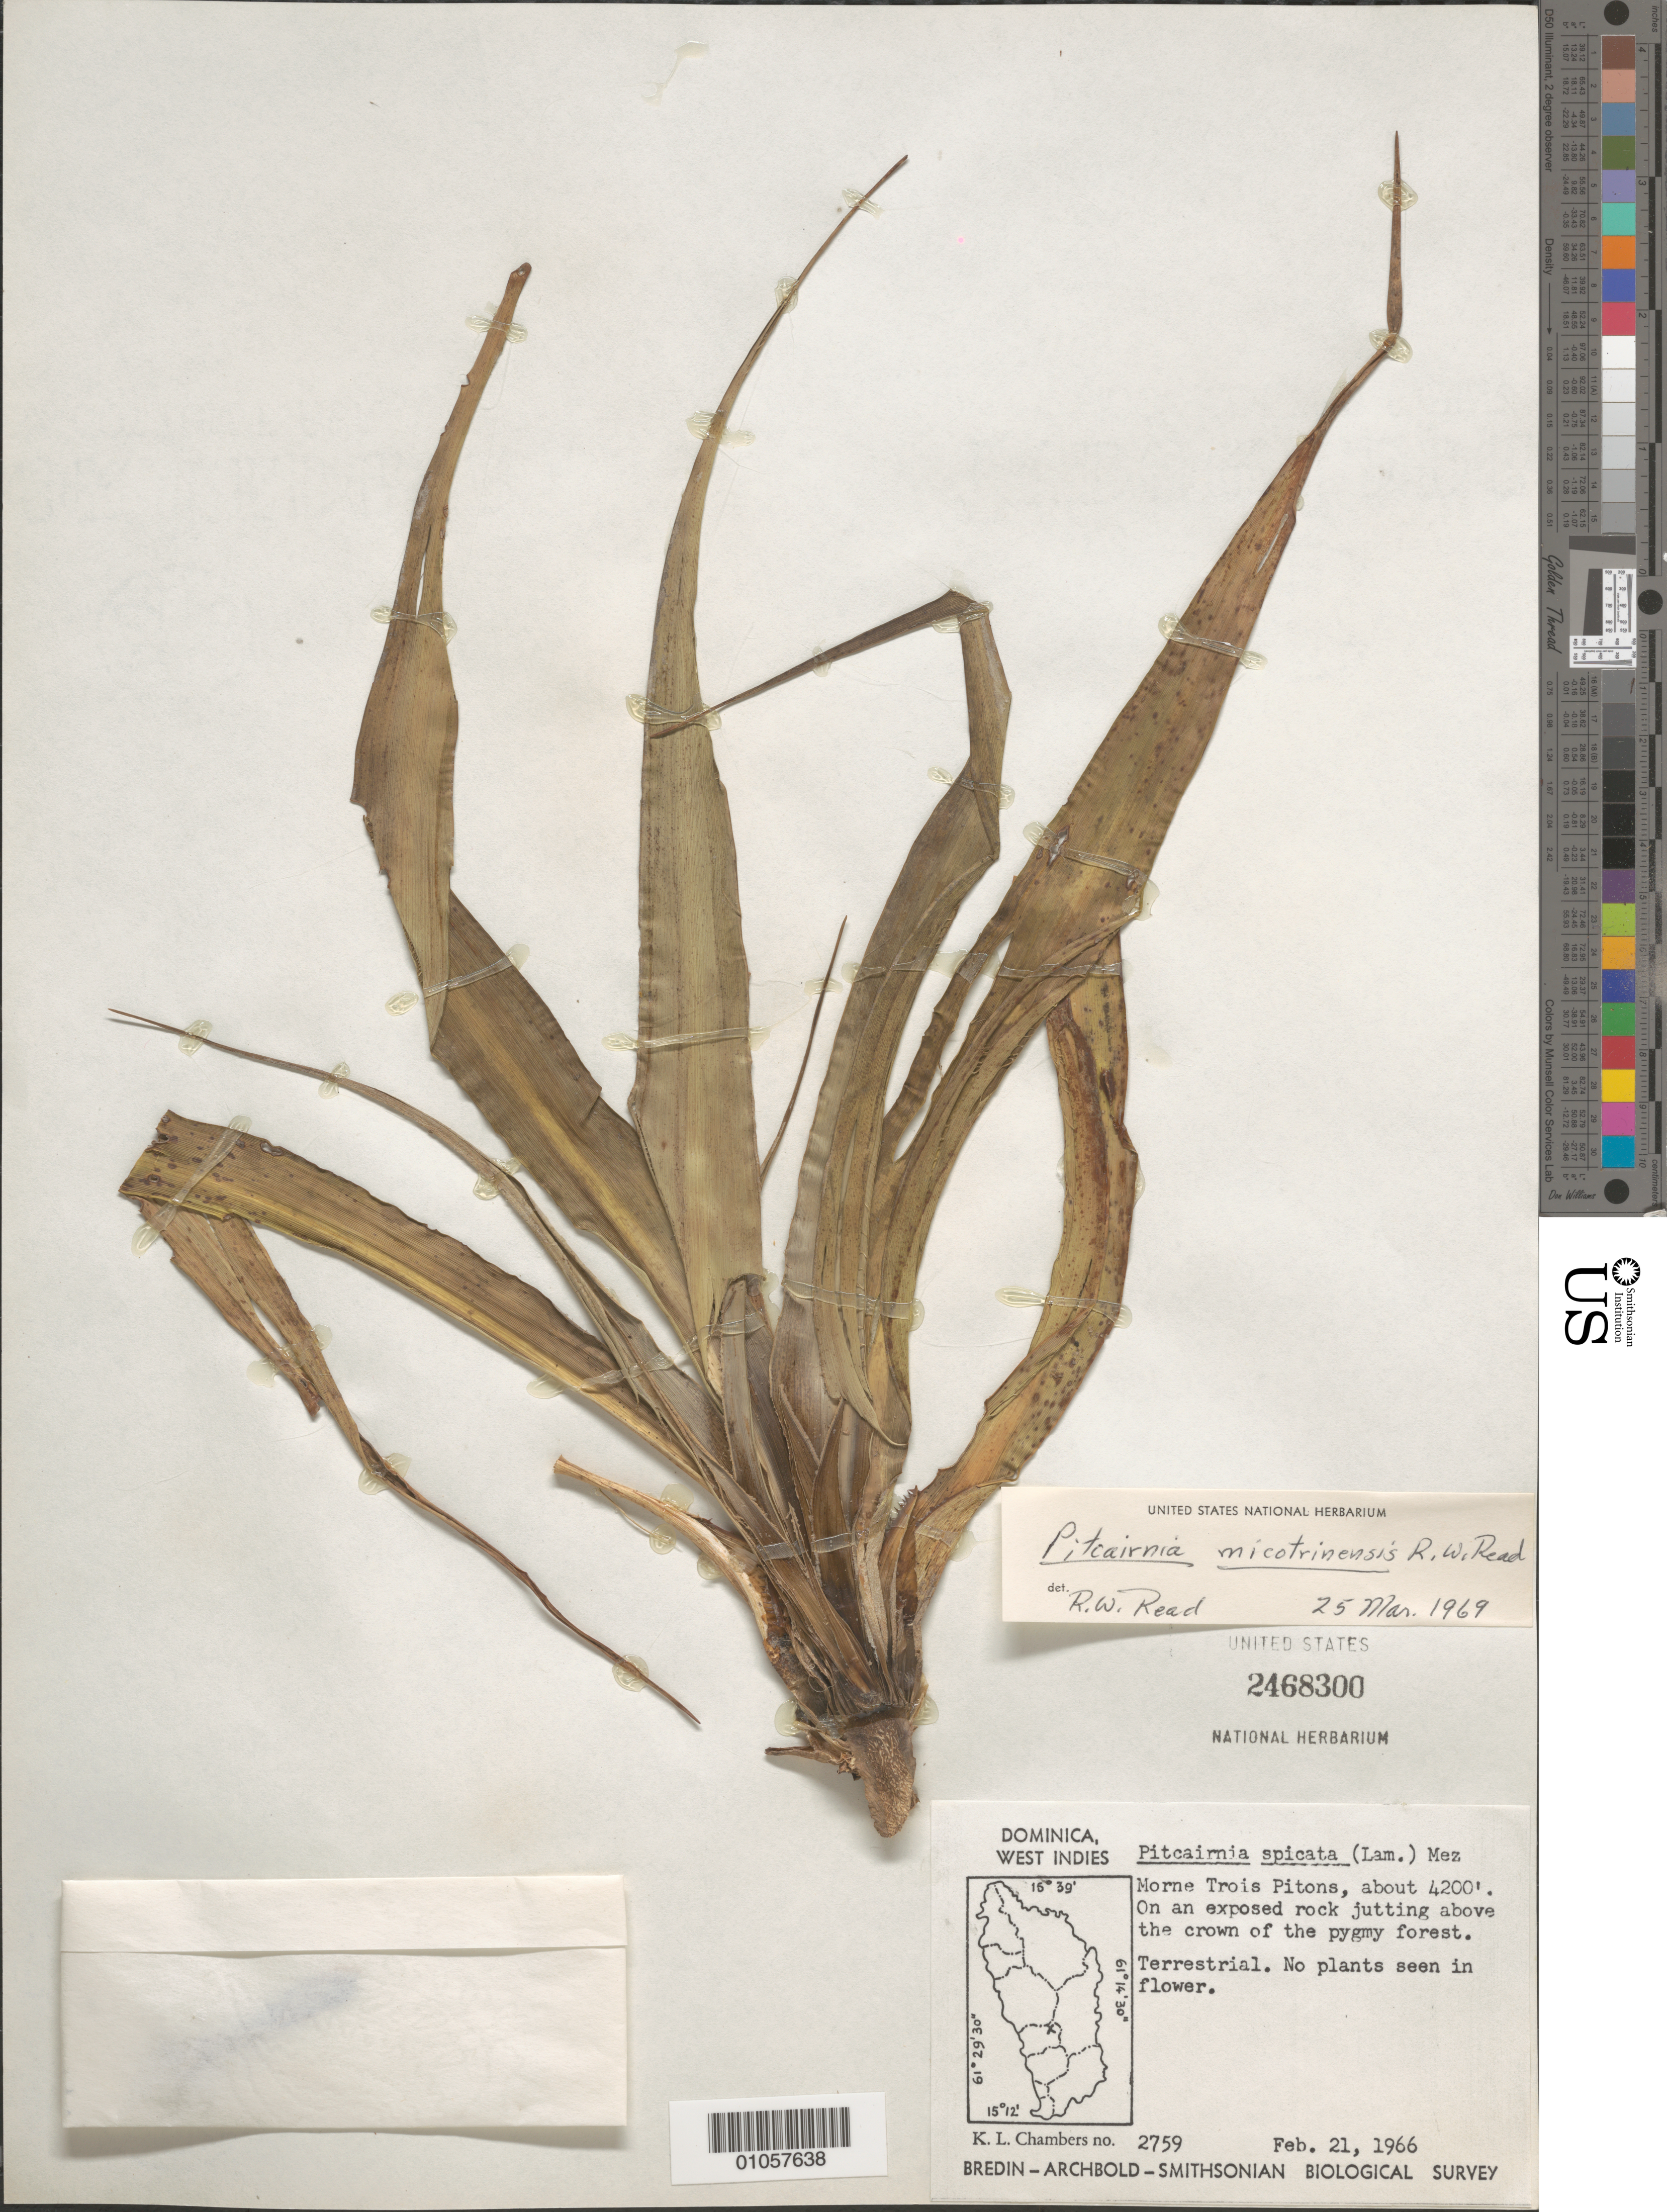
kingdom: Plantae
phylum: Tracheophyta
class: Liliopsida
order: Poales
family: Bromeliaceae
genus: Pitcairnia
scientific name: Pitcairnia micotrinensis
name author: Read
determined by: Read, Robert W., (US), NMNH (UNITED STATES)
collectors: K. L. Chambers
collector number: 2759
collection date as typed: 21 Feb 1966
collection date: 1966-02-21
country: Dominica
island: Dominica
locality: Morne Trois Pitons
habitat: On an exposed rock jutting above the crown of the pygmy forest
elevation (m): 1280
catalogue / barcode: US 2468300